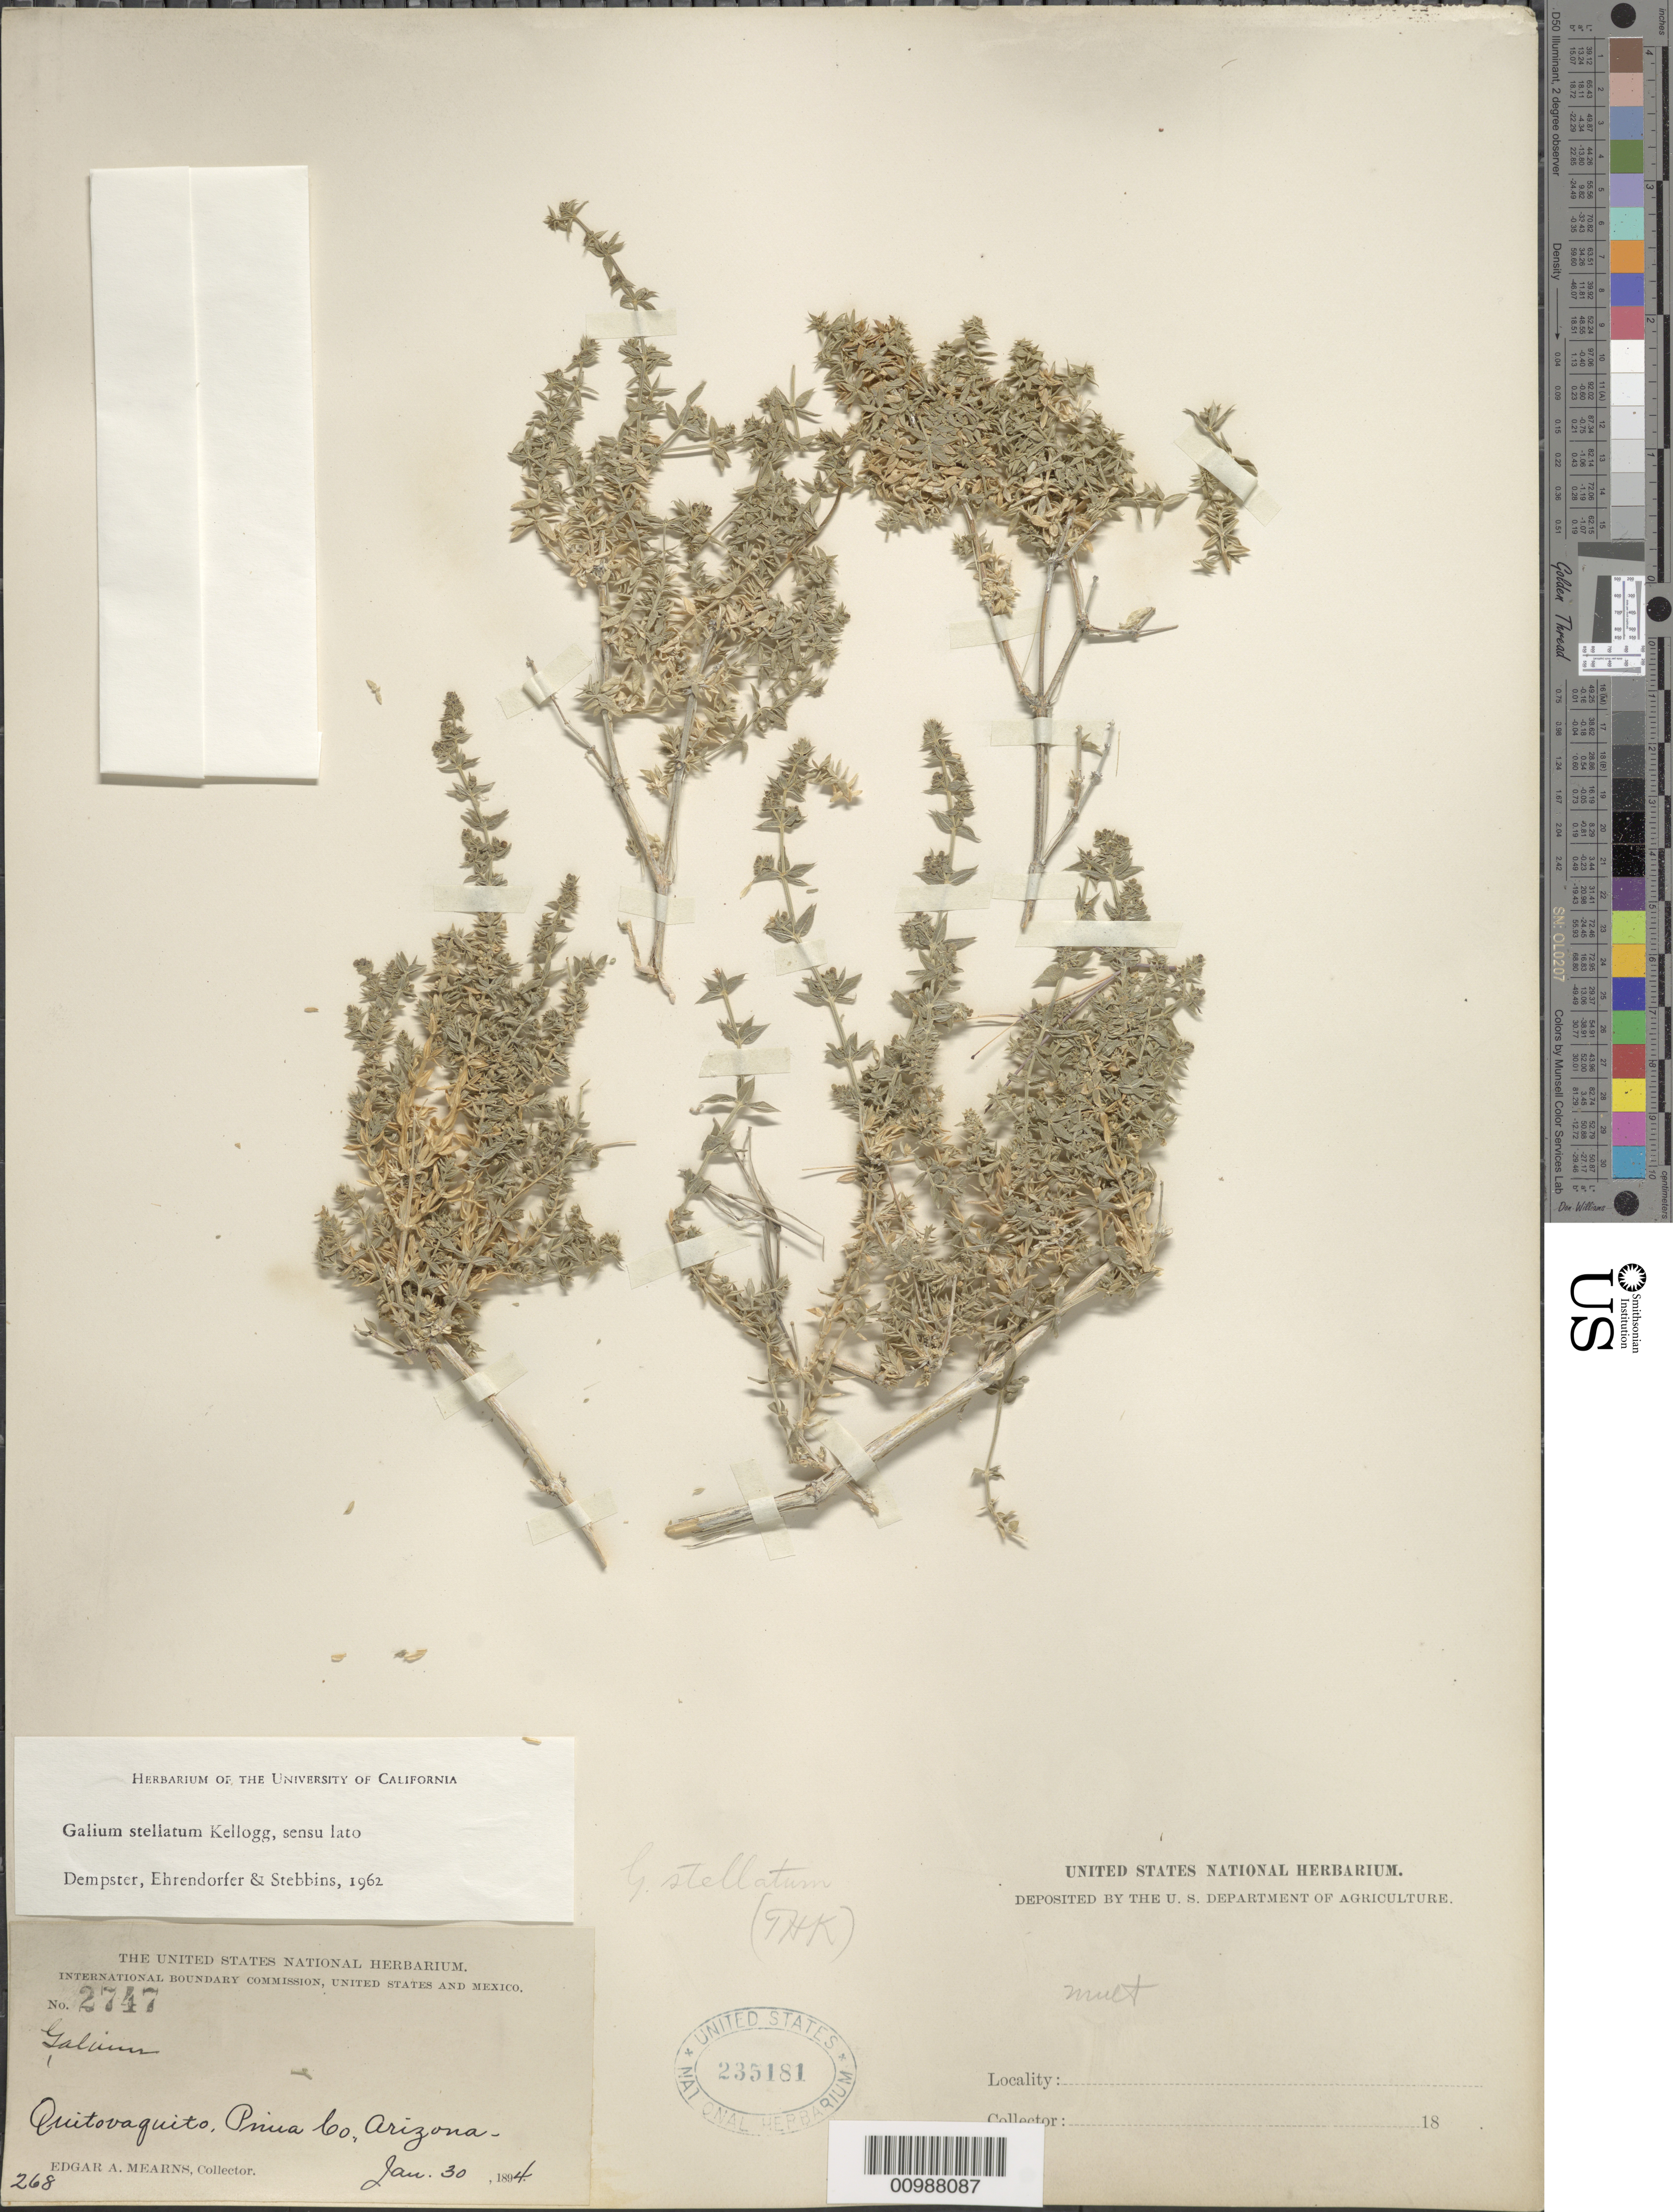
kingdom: Plantae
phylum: Tracheophyta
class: Magnoliopsida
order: Gentianales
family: Rubiaceae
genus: Galium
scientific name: Galium stellatum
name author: Kellogg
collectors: E. A. Mearns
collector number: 2747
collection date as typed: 30 Jan 1894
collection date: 1894-01-30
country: United States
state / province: Arizona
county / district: Pima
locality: Quitovaquito.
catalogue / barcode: US 235181